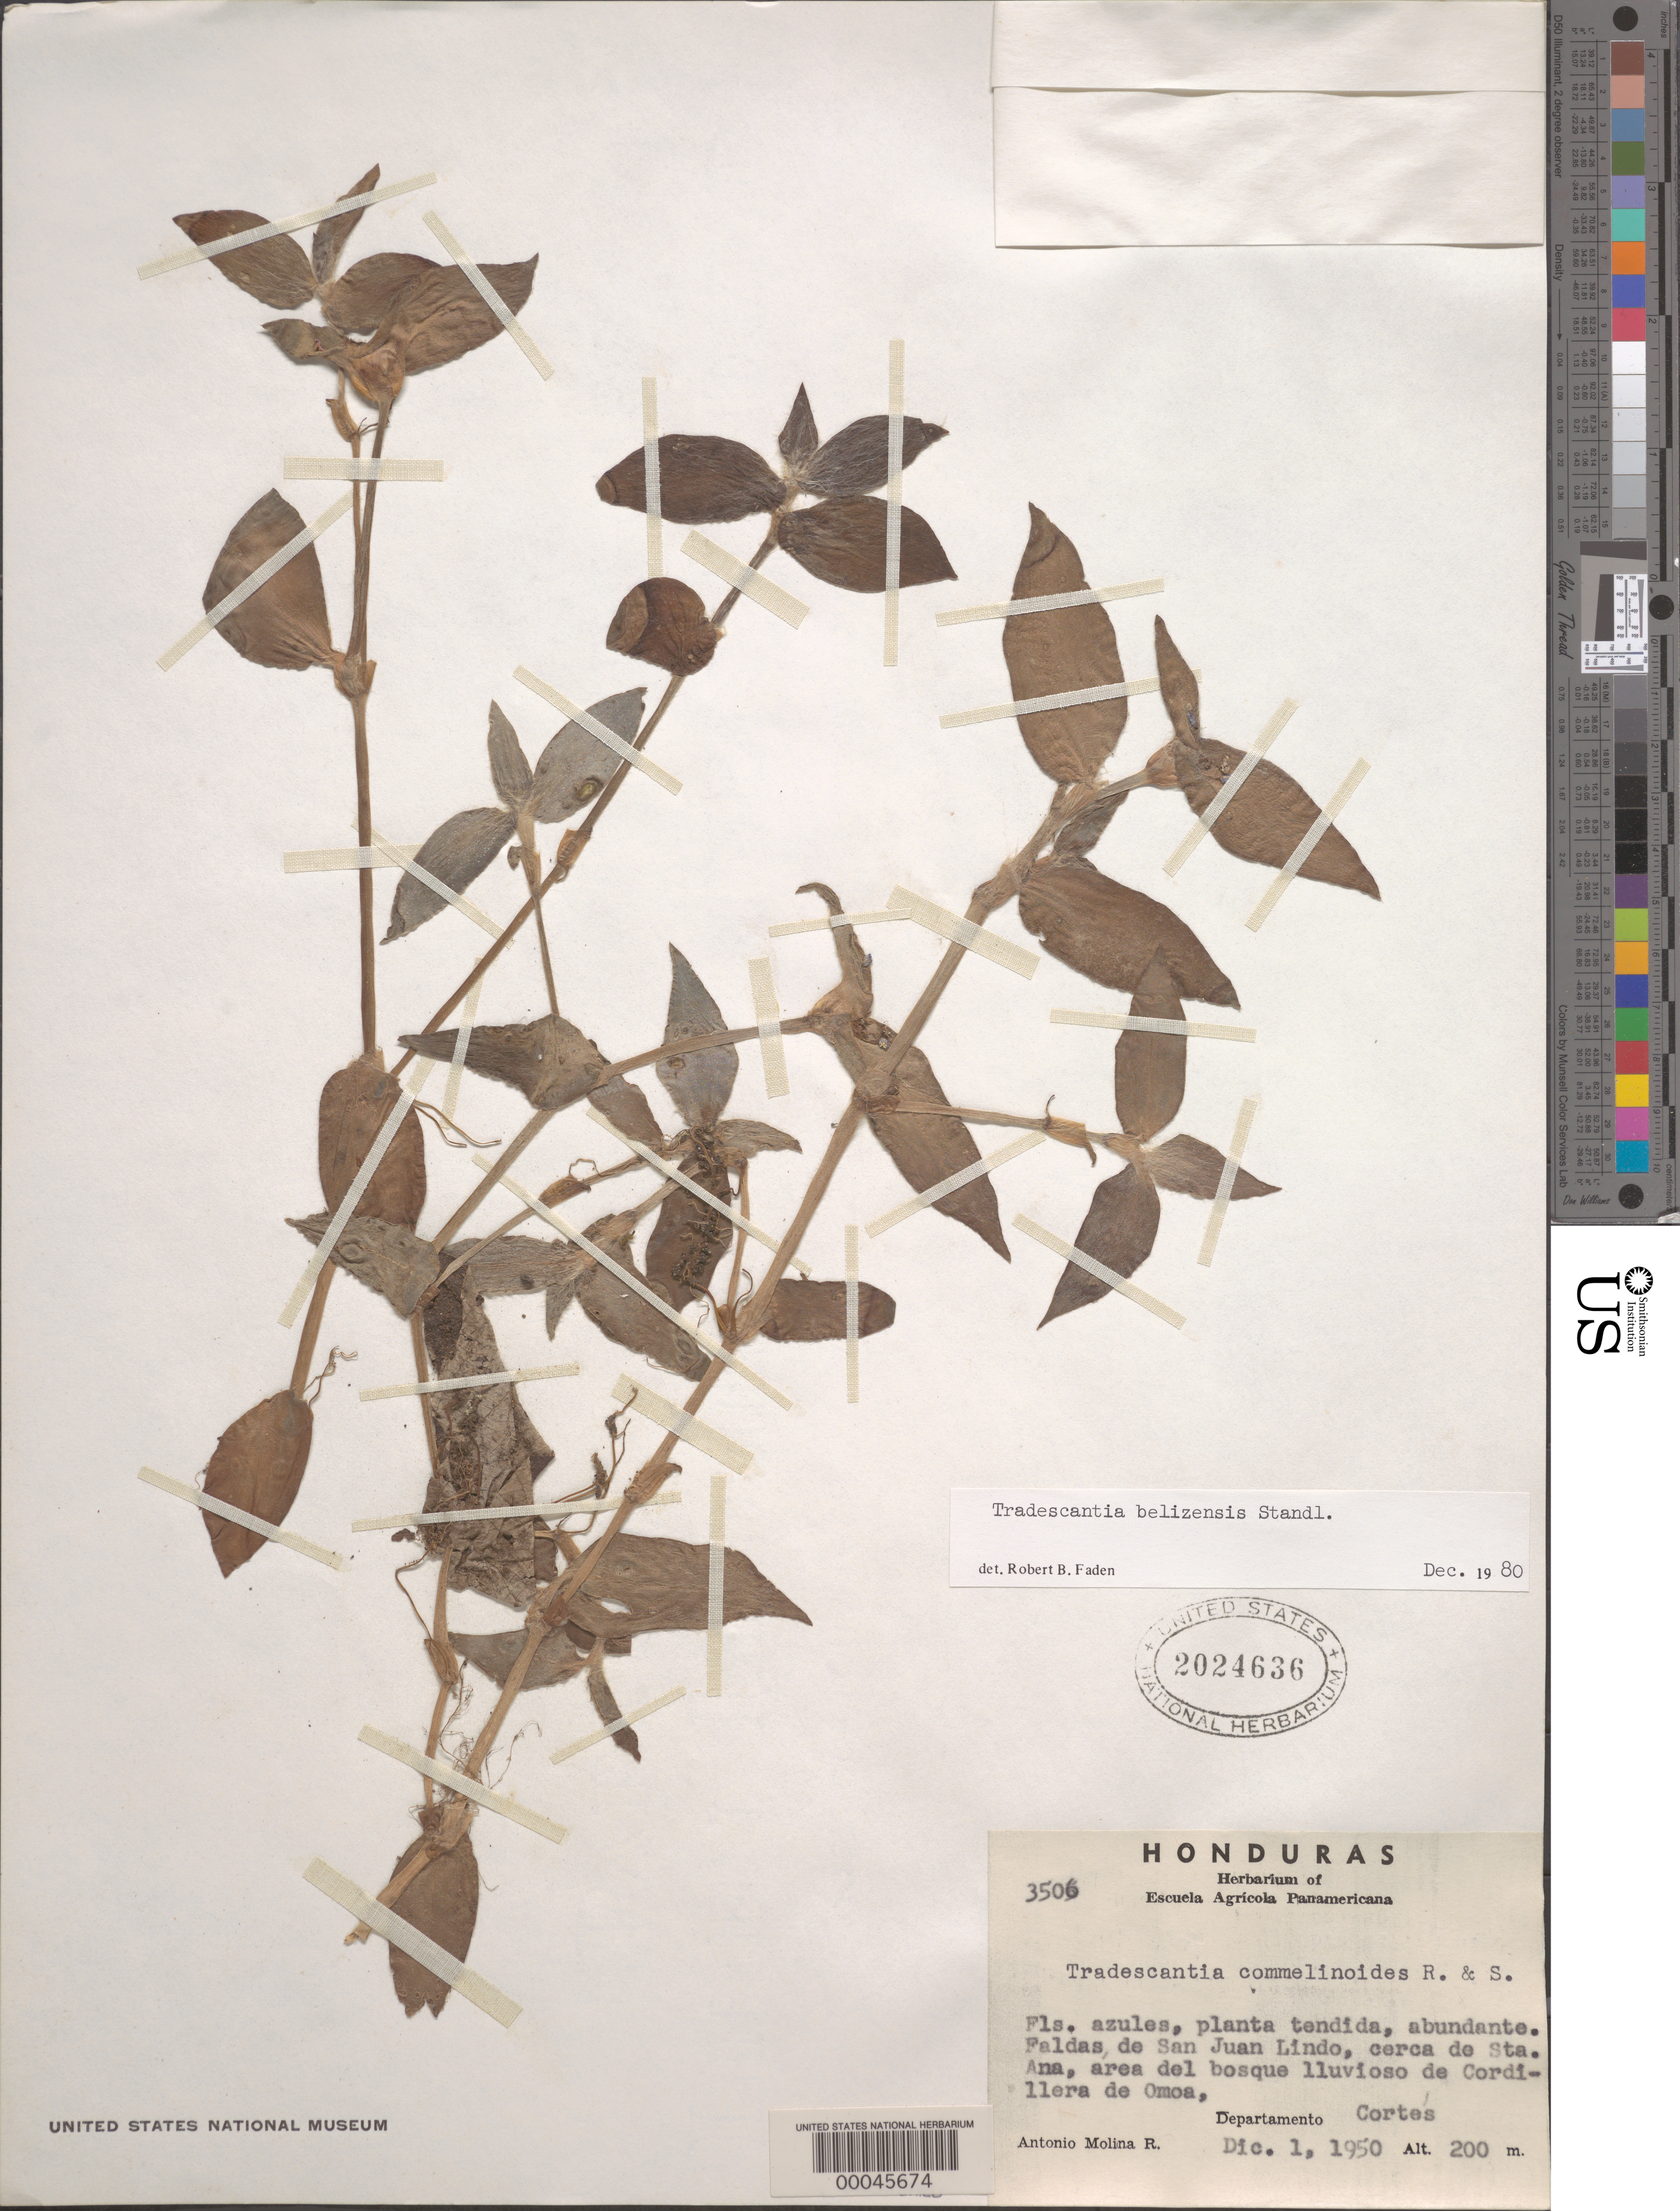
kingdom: Plantae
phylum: Tracheophyta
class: Liliopsida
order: Commelinales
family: Commelinaceae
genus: Tradescantia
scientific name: Tradescantia zebrina var. flocculosa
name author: (G. Brückn.) D.R. Hunt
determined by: Faden, Robert B., (US), Smithsonian Institution - National Museum of Natural History (UNITED STATES)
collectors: A. Molina R.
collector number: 3506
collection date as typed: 01 Dec 1950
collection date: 1950-12-01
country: Honduras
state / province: Cortés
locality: San Juan Lindo, near Sta. Ana; Cordillera de Omoa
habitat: Alluvial forest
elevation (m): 200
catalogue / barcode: US 2024636